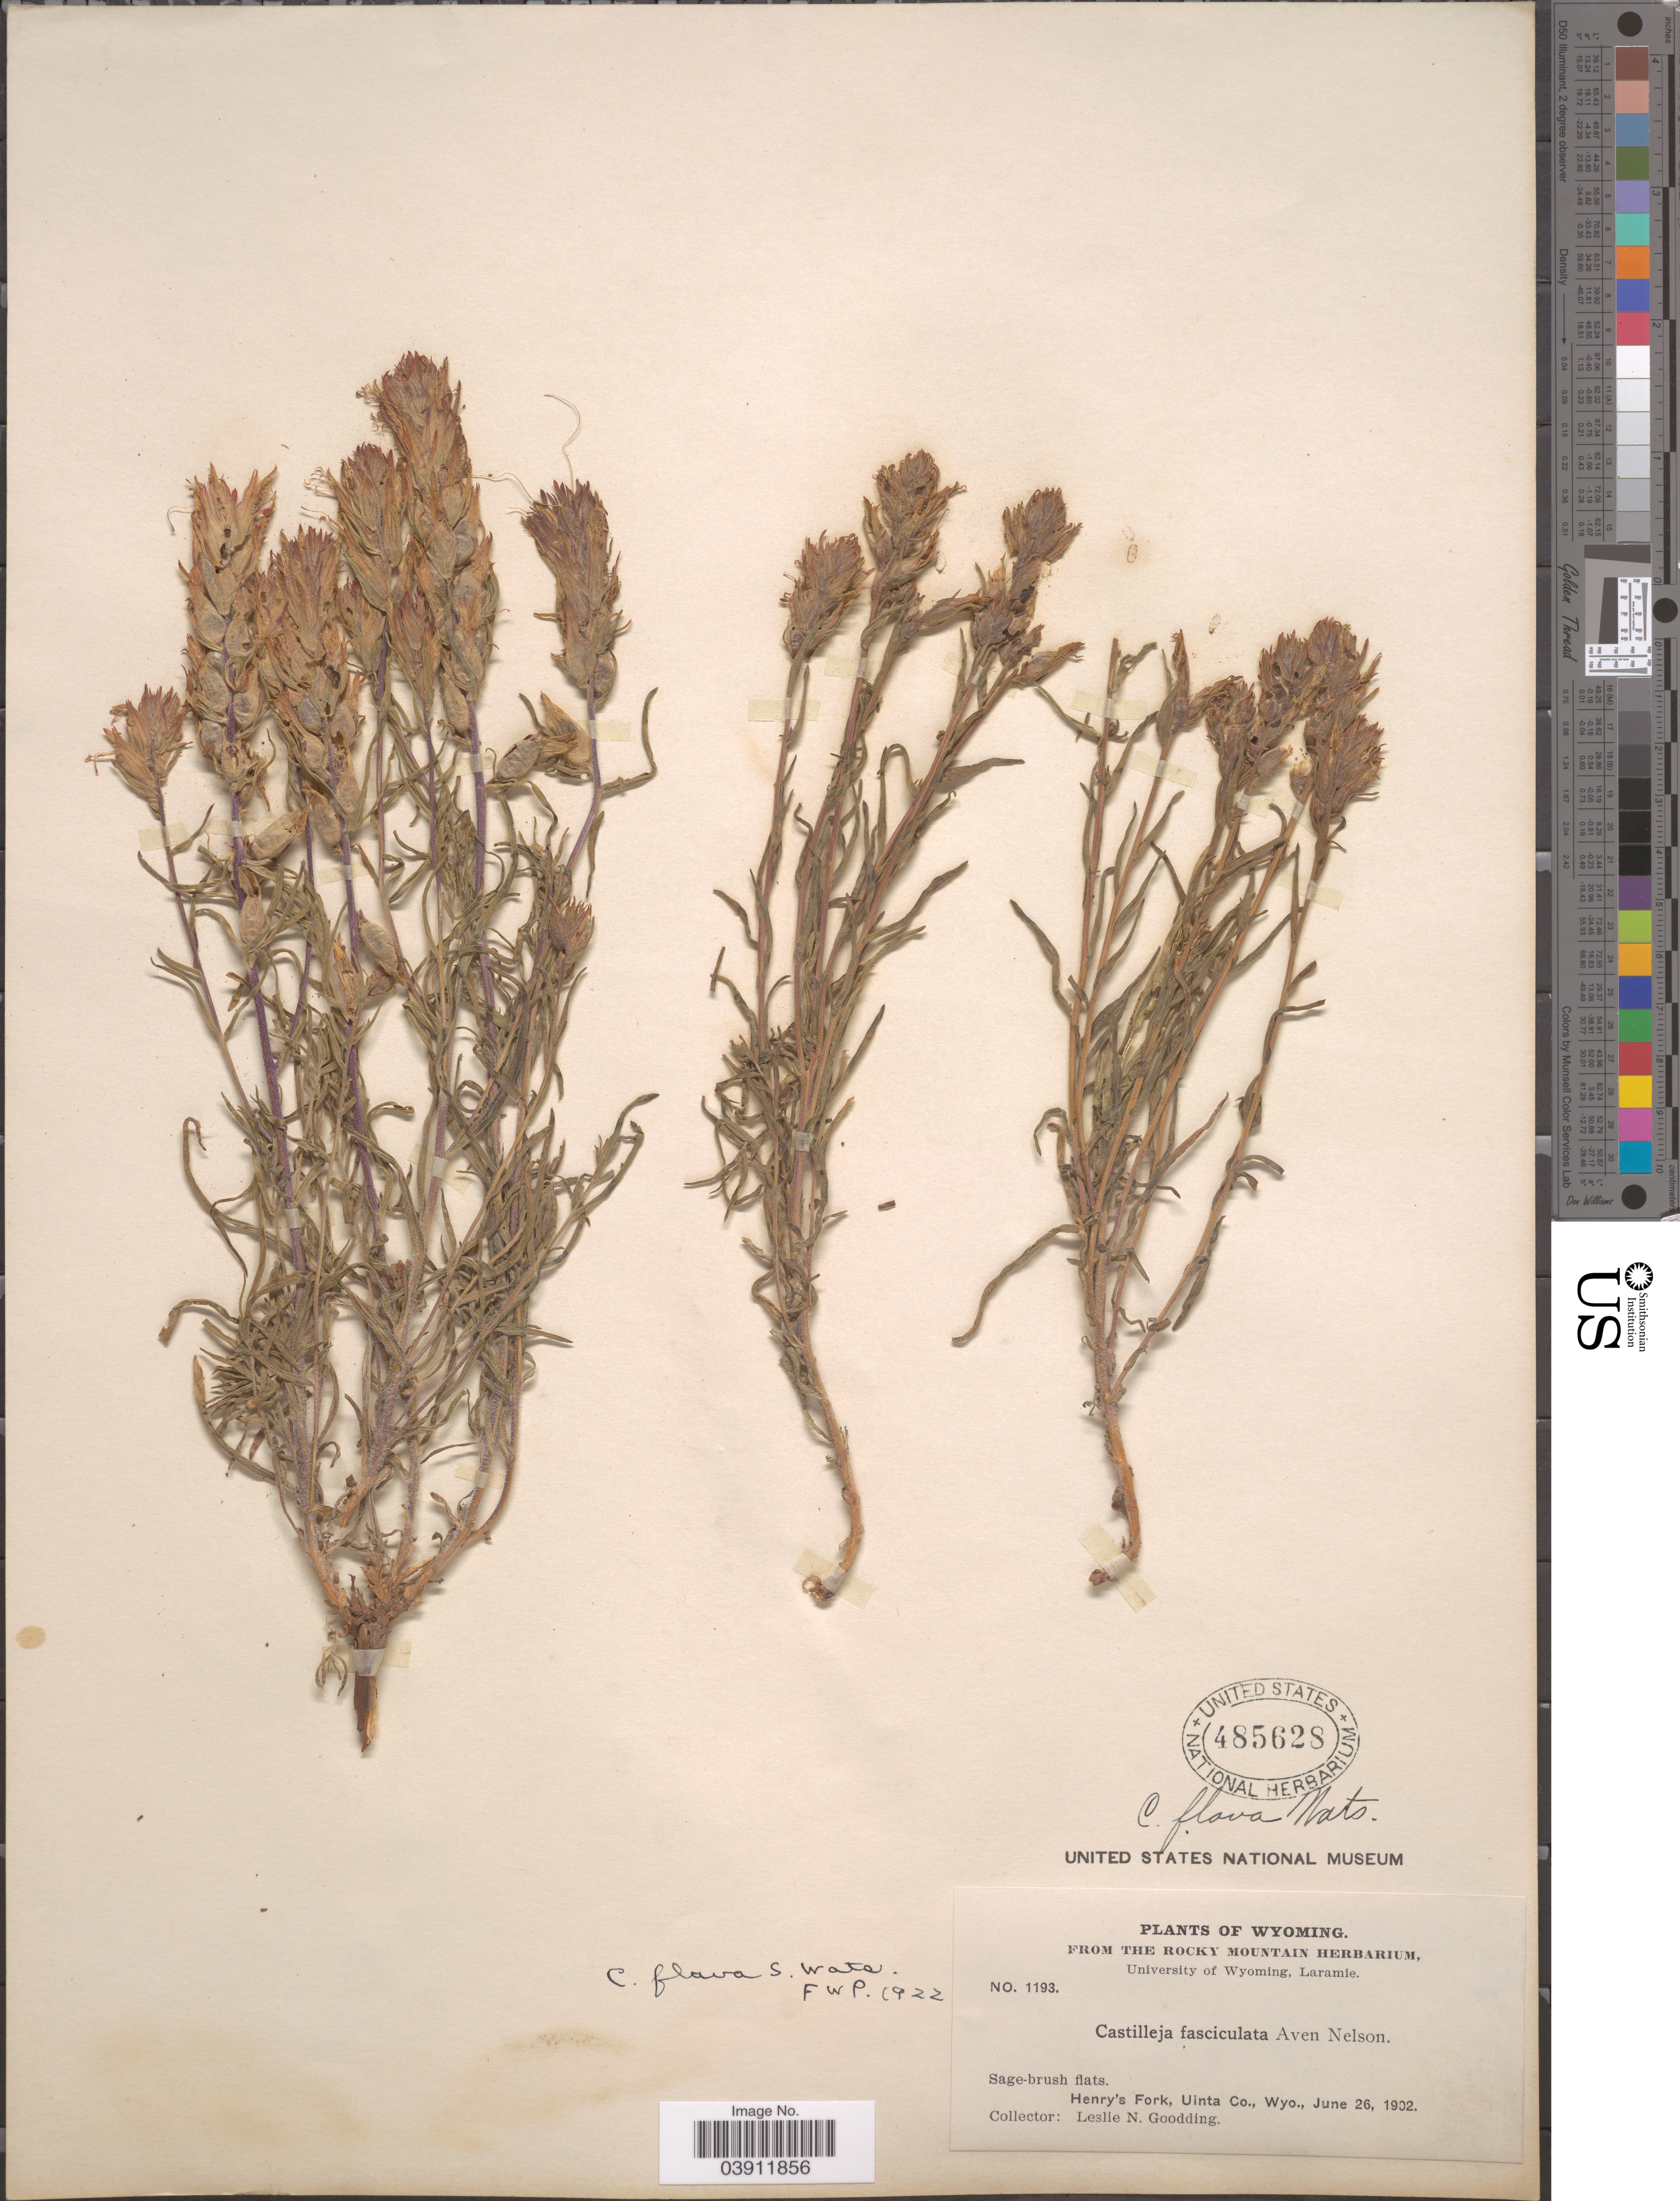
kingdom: Plantae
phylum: Tracheophyta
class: Magnoliopsida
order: Lamiales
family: Orobanchaceae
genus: Castilleja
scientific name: Castilleja flava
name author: S. Watson in C. King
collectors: L. N. Goodding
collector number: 1193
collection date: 1902-06-26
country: United States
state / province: Wyoming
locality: Henry's Fork, Uinta co.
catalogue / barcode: US 485628